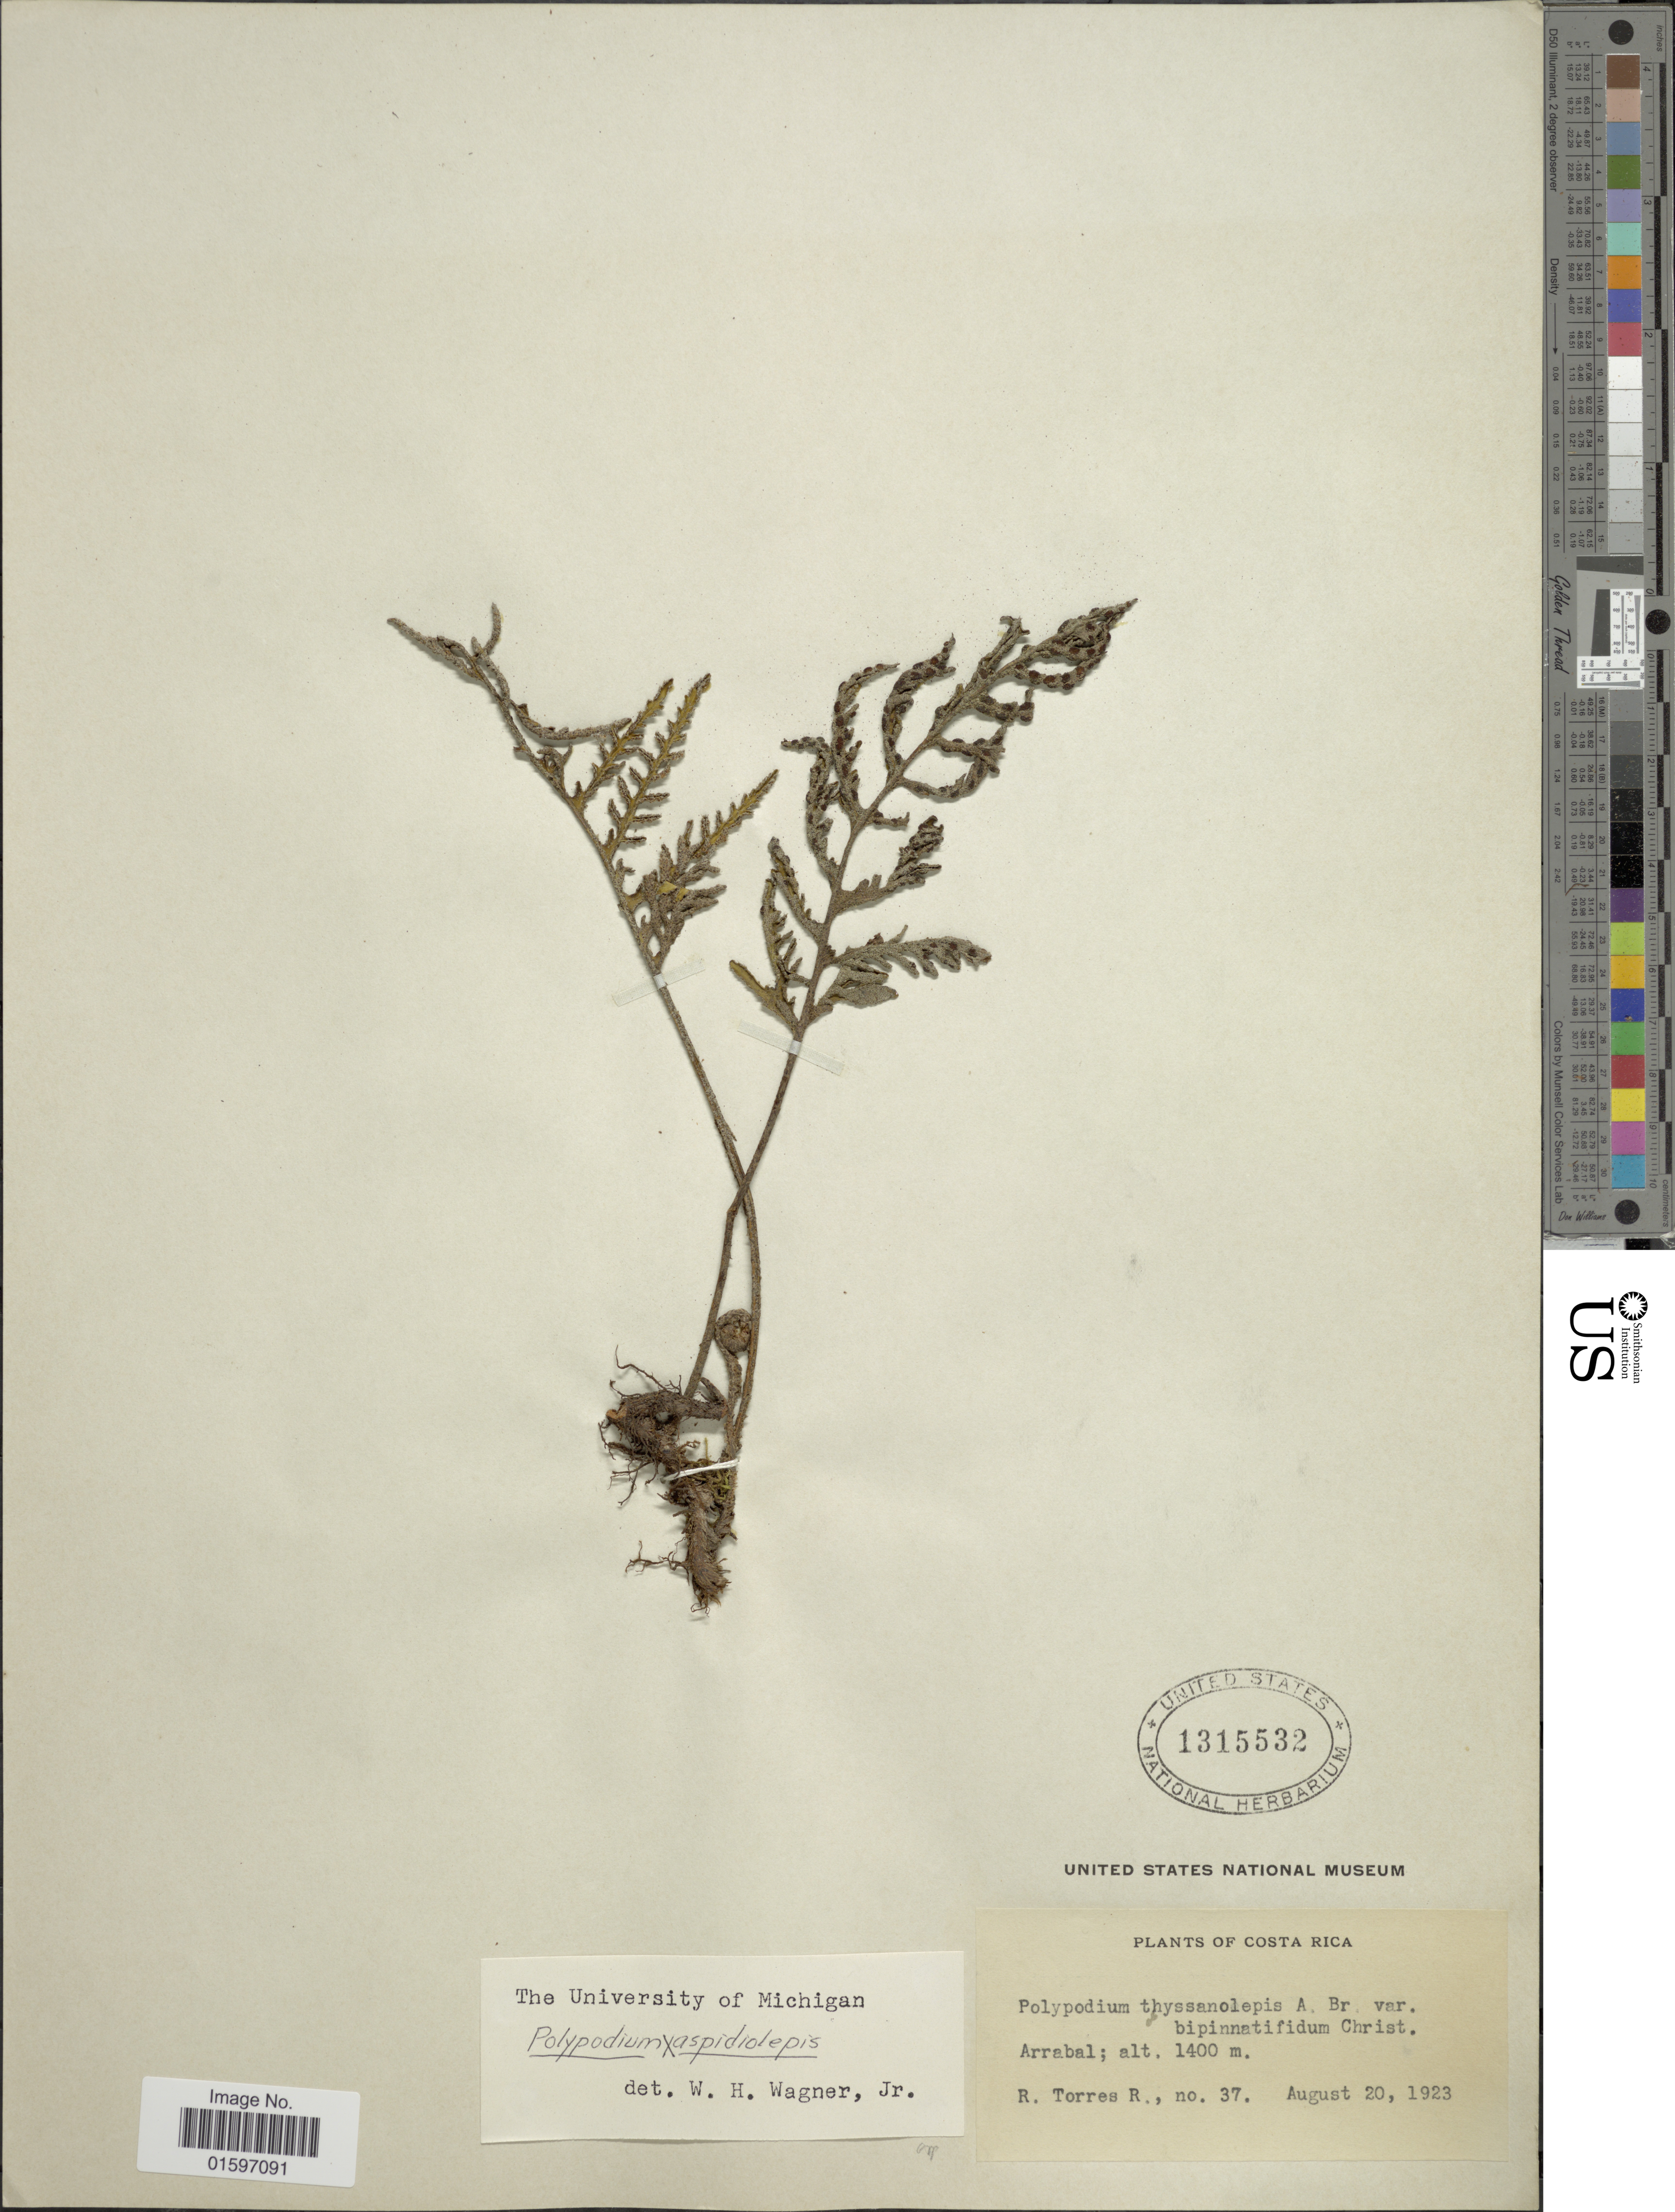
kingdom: Plantae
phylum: Tracheophyta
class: Polypodiopsida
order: Polypodiales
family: Polypodiaceae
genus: Pleopeltis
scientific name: Pleopeltis x aspidiolepis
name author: (Baker) A.R. Sm.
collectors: R. Torres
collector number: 37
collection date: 1923-08-20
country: Costa Rica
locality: Arrabal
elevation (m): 1400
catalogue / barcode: US 1315532